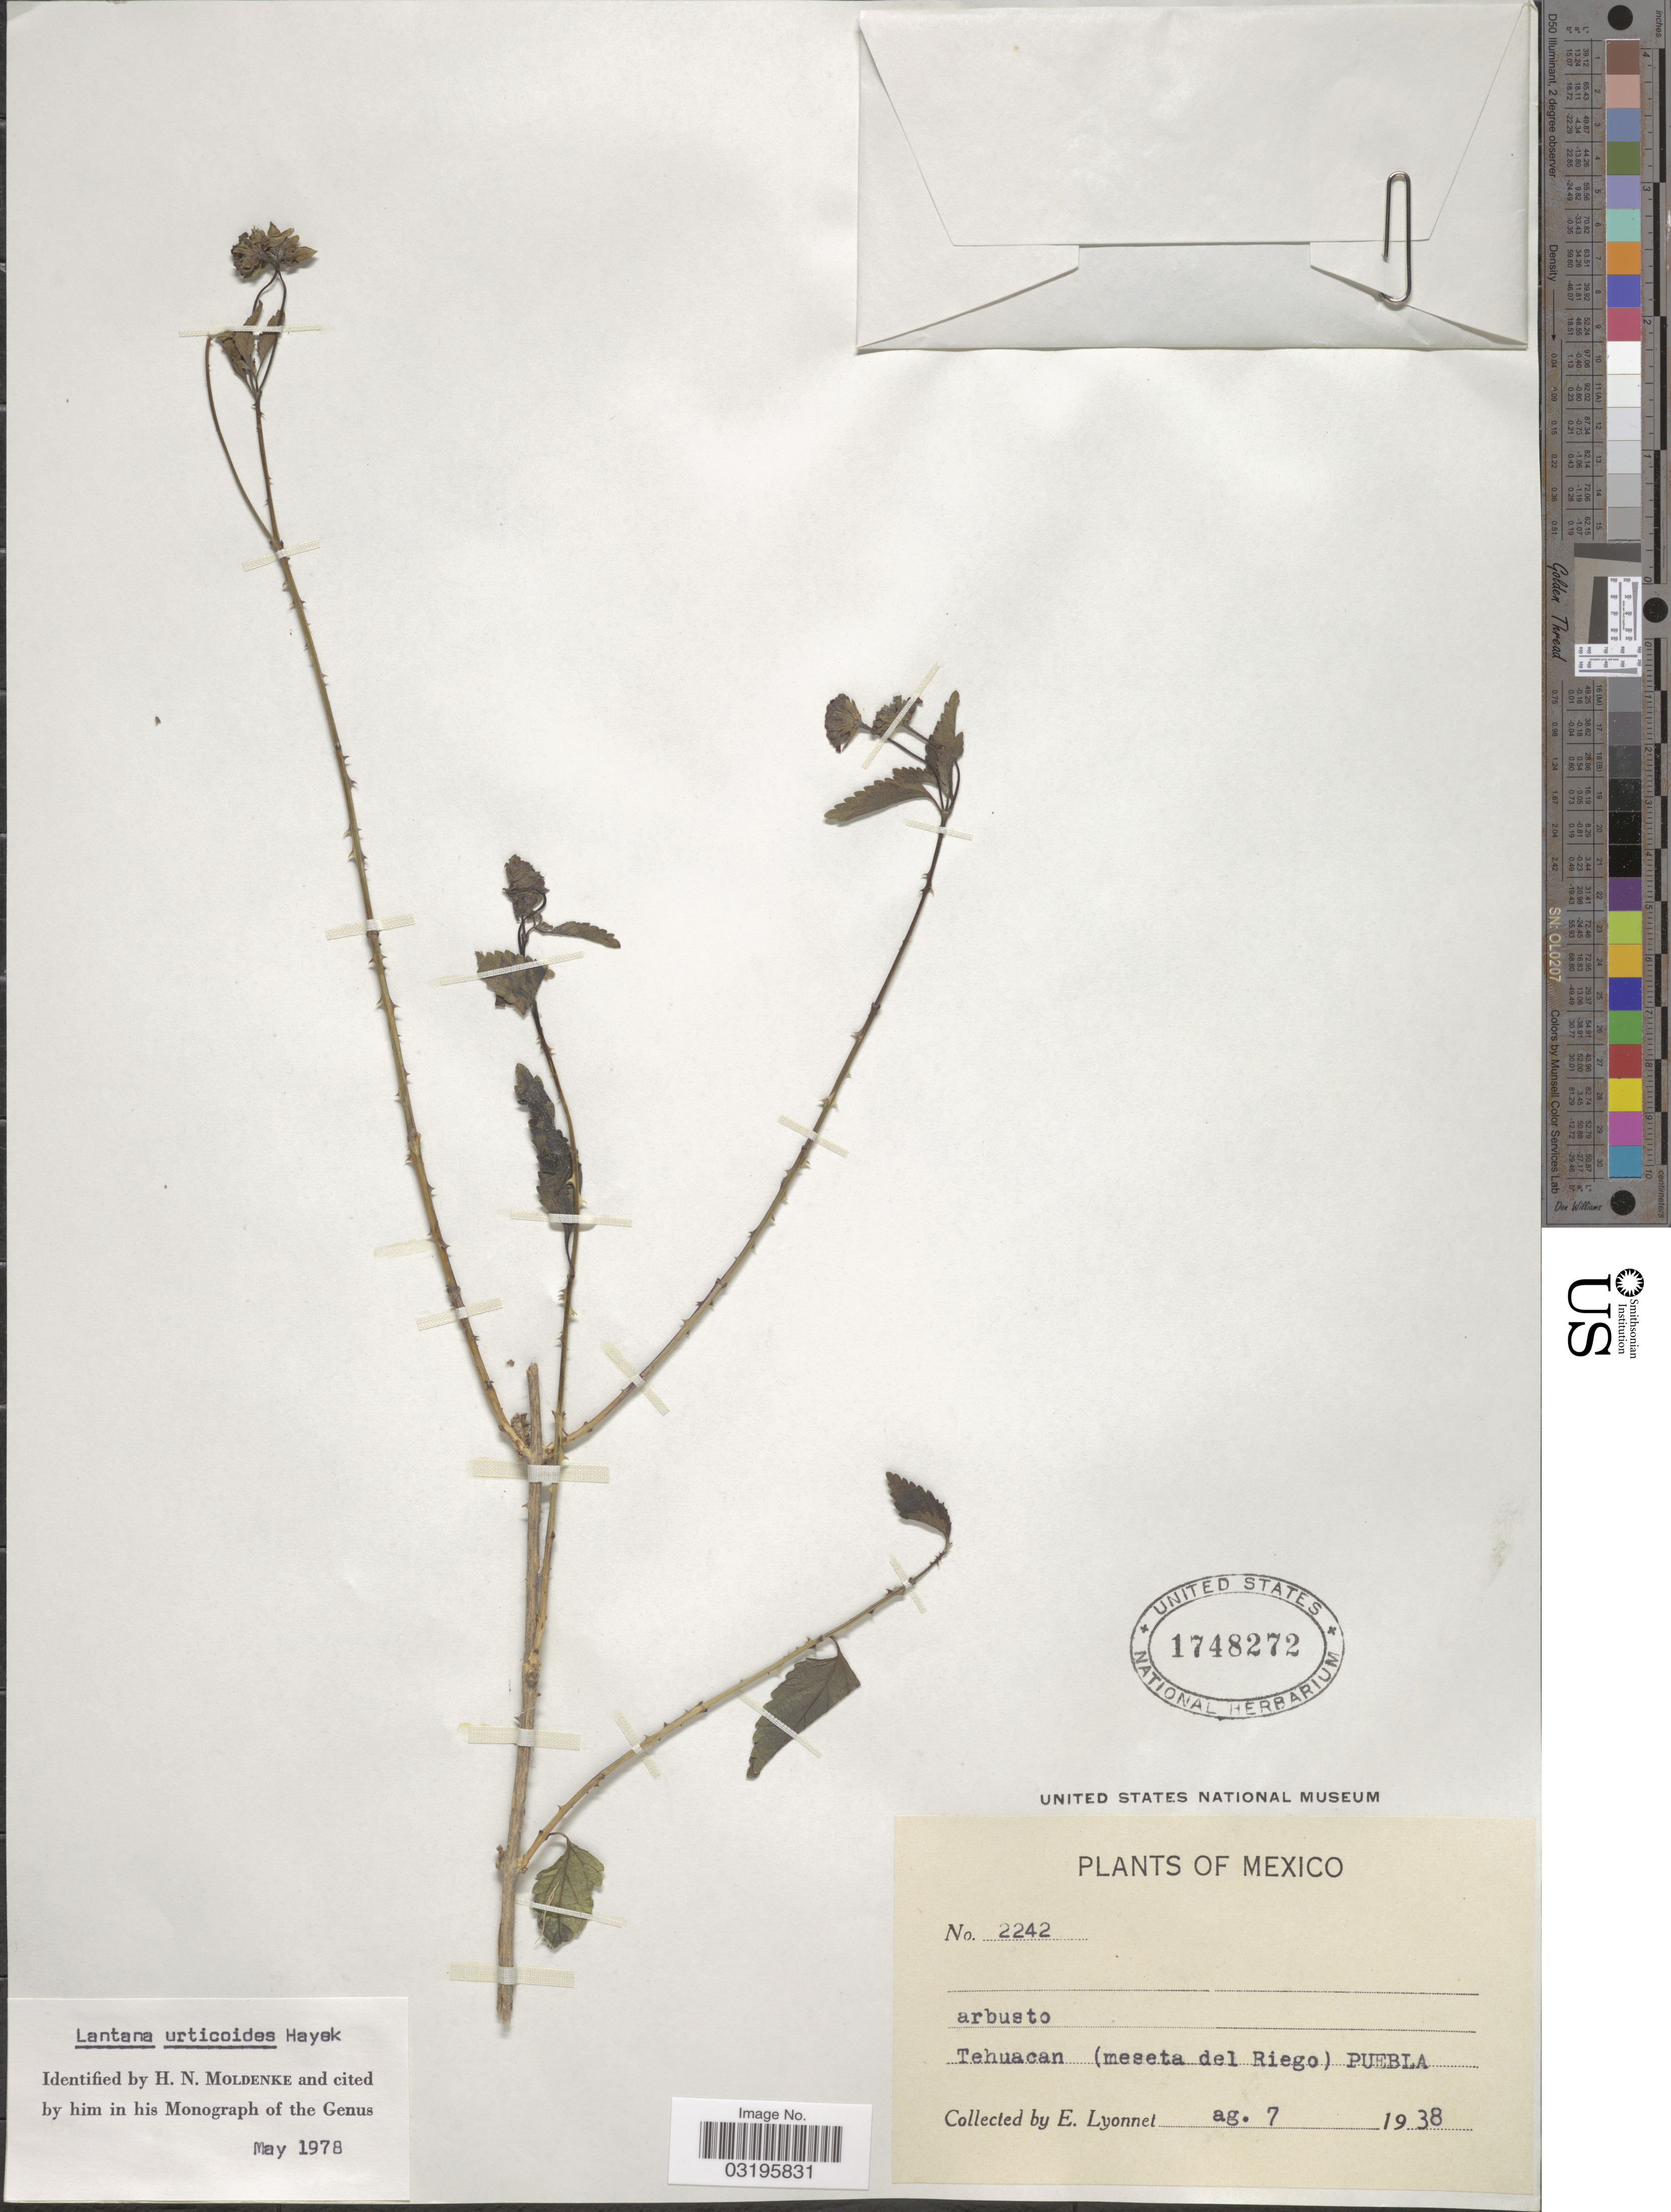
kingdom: Plantae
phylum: Tracheophyta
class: Magnoliopsida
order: Lamiales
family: Verbenaceae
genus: Lantana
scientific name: Lantana urticoides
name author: Hayek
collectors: E. Lyonnet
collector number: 2242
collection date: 1938-08-07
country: Mexico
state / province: Puebla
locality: Tehuacan (meseta del Riego).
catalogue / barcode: US 1748272